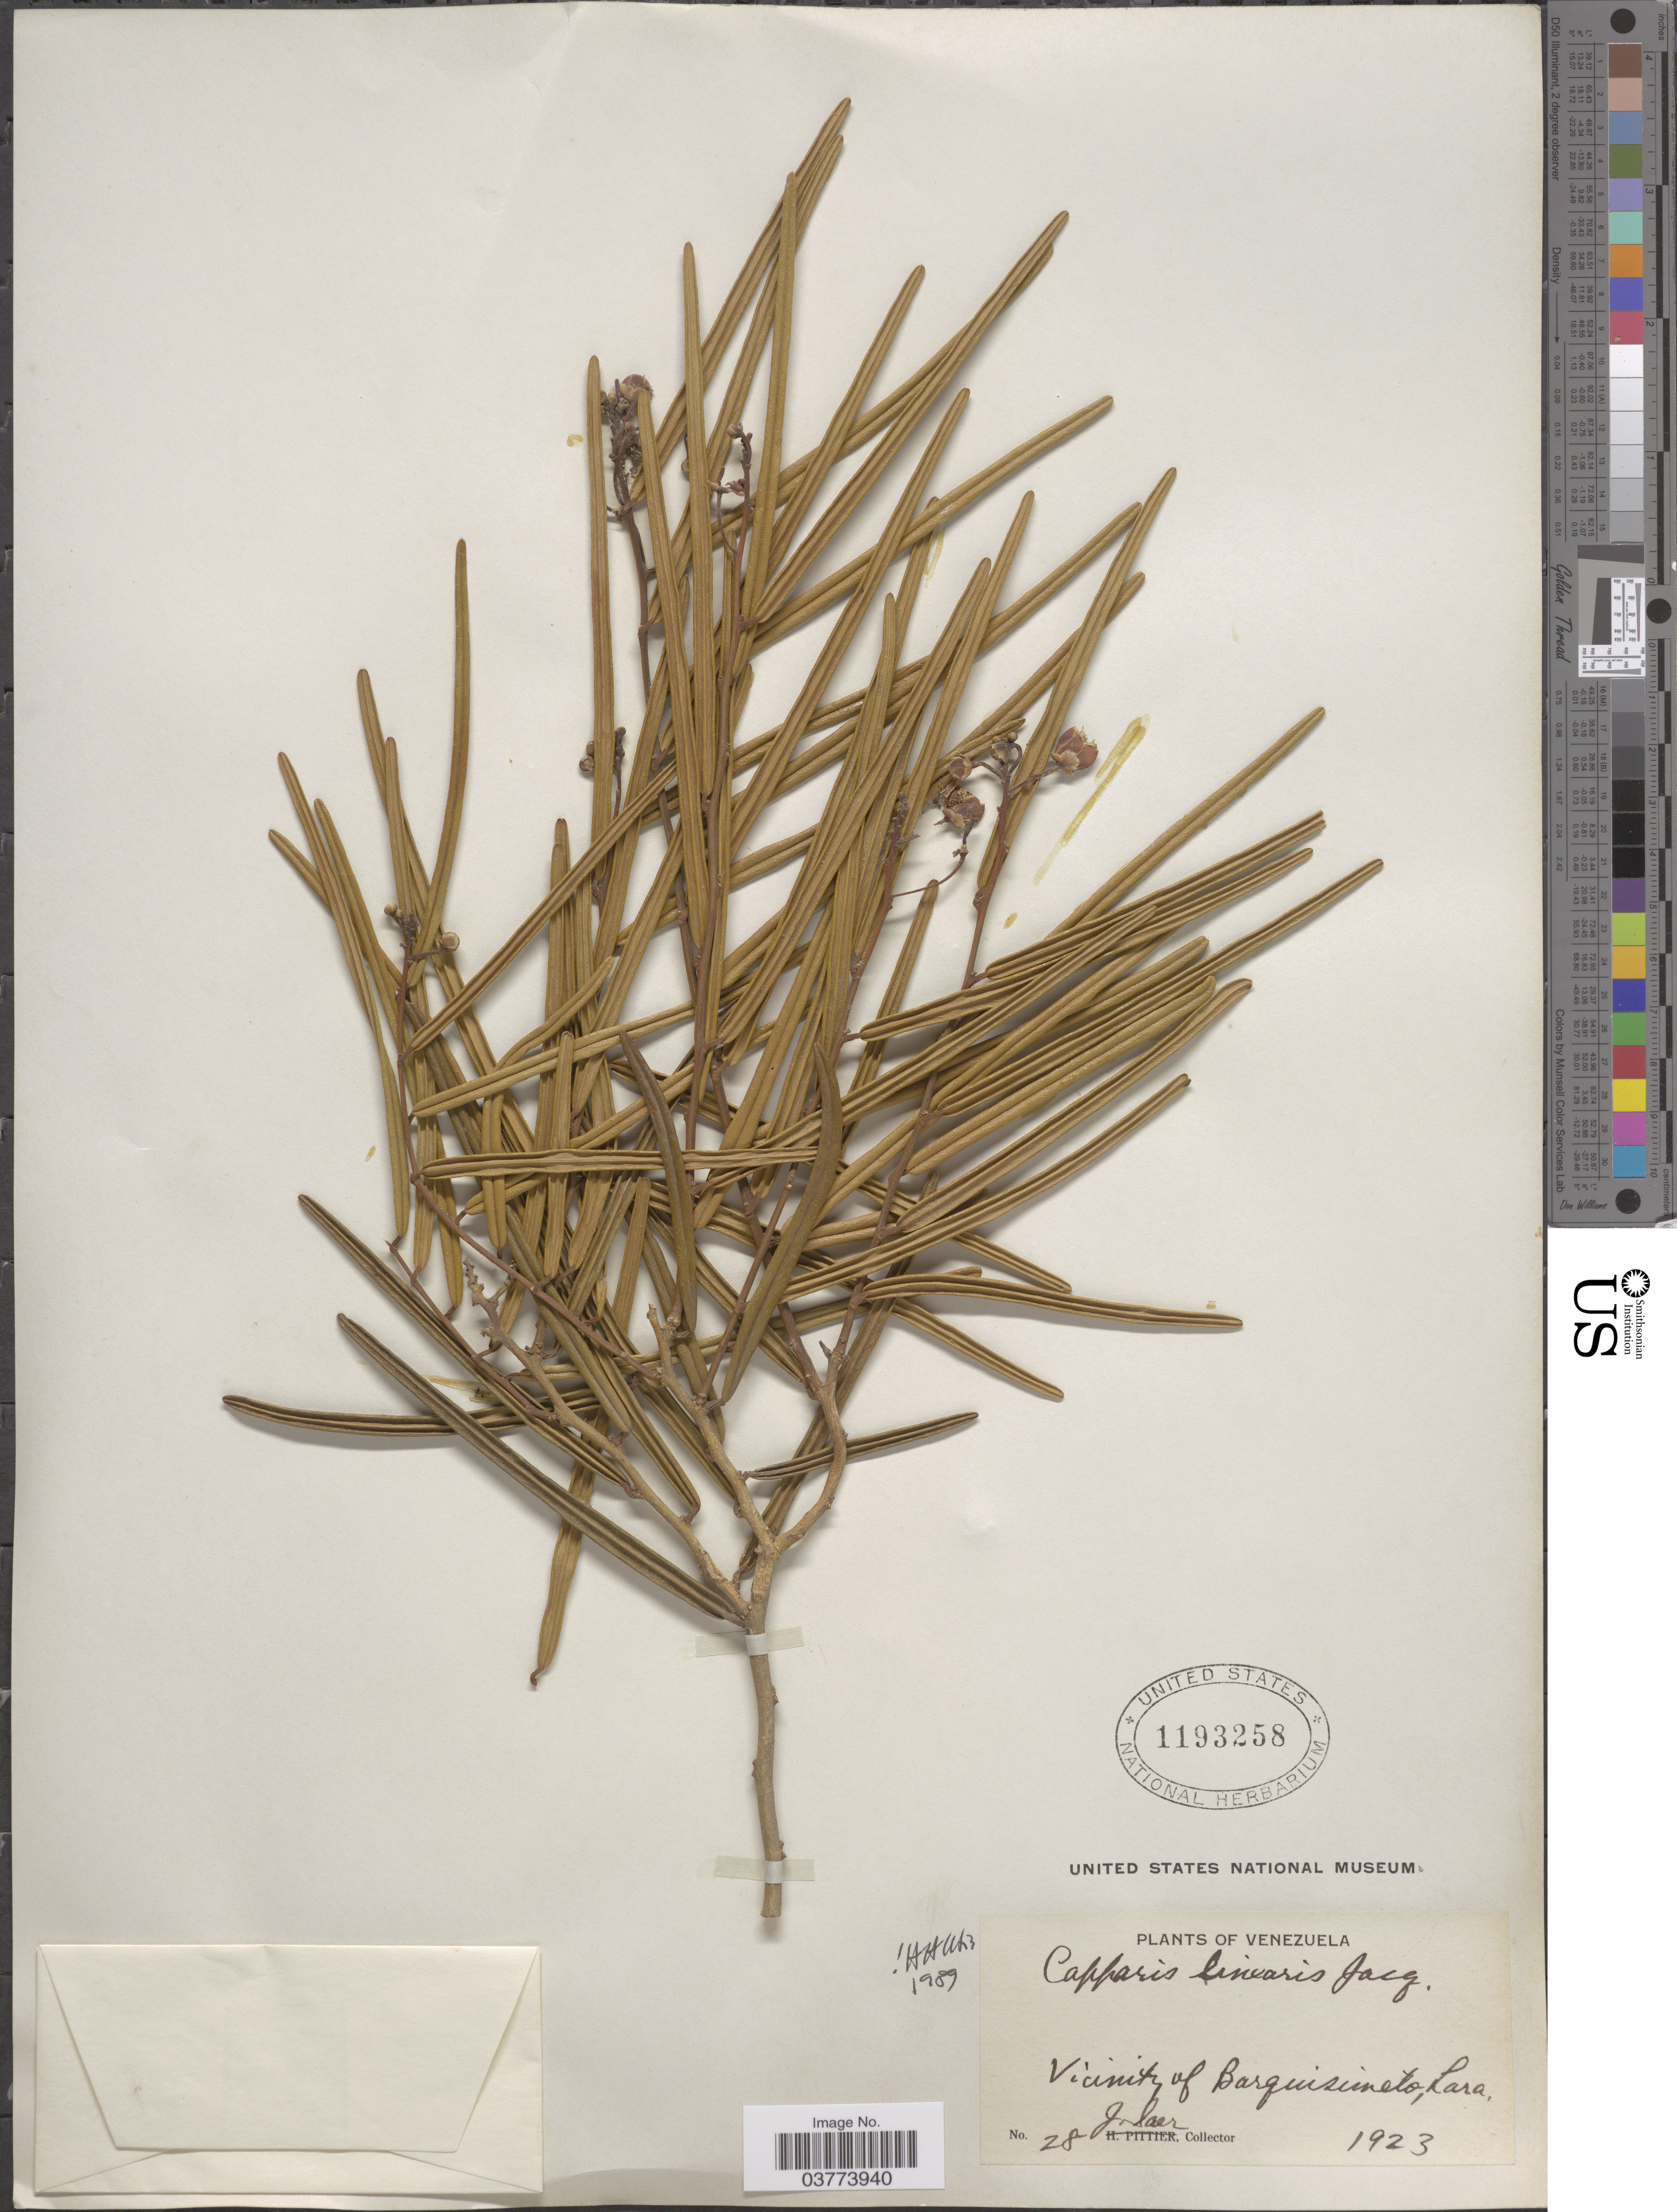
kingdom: Plantae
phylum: Tracheophyta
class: Magnoliopsida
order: Brassicales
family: Capparaceae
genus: Cynophalla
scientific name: Cynophalla linearis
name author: (Jacq.) J. Presl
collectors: J. Saer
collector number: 28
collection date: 1923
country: Venezuela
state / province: Lara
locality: Vicinity of Barquisimeto.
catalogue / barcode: US 1193258